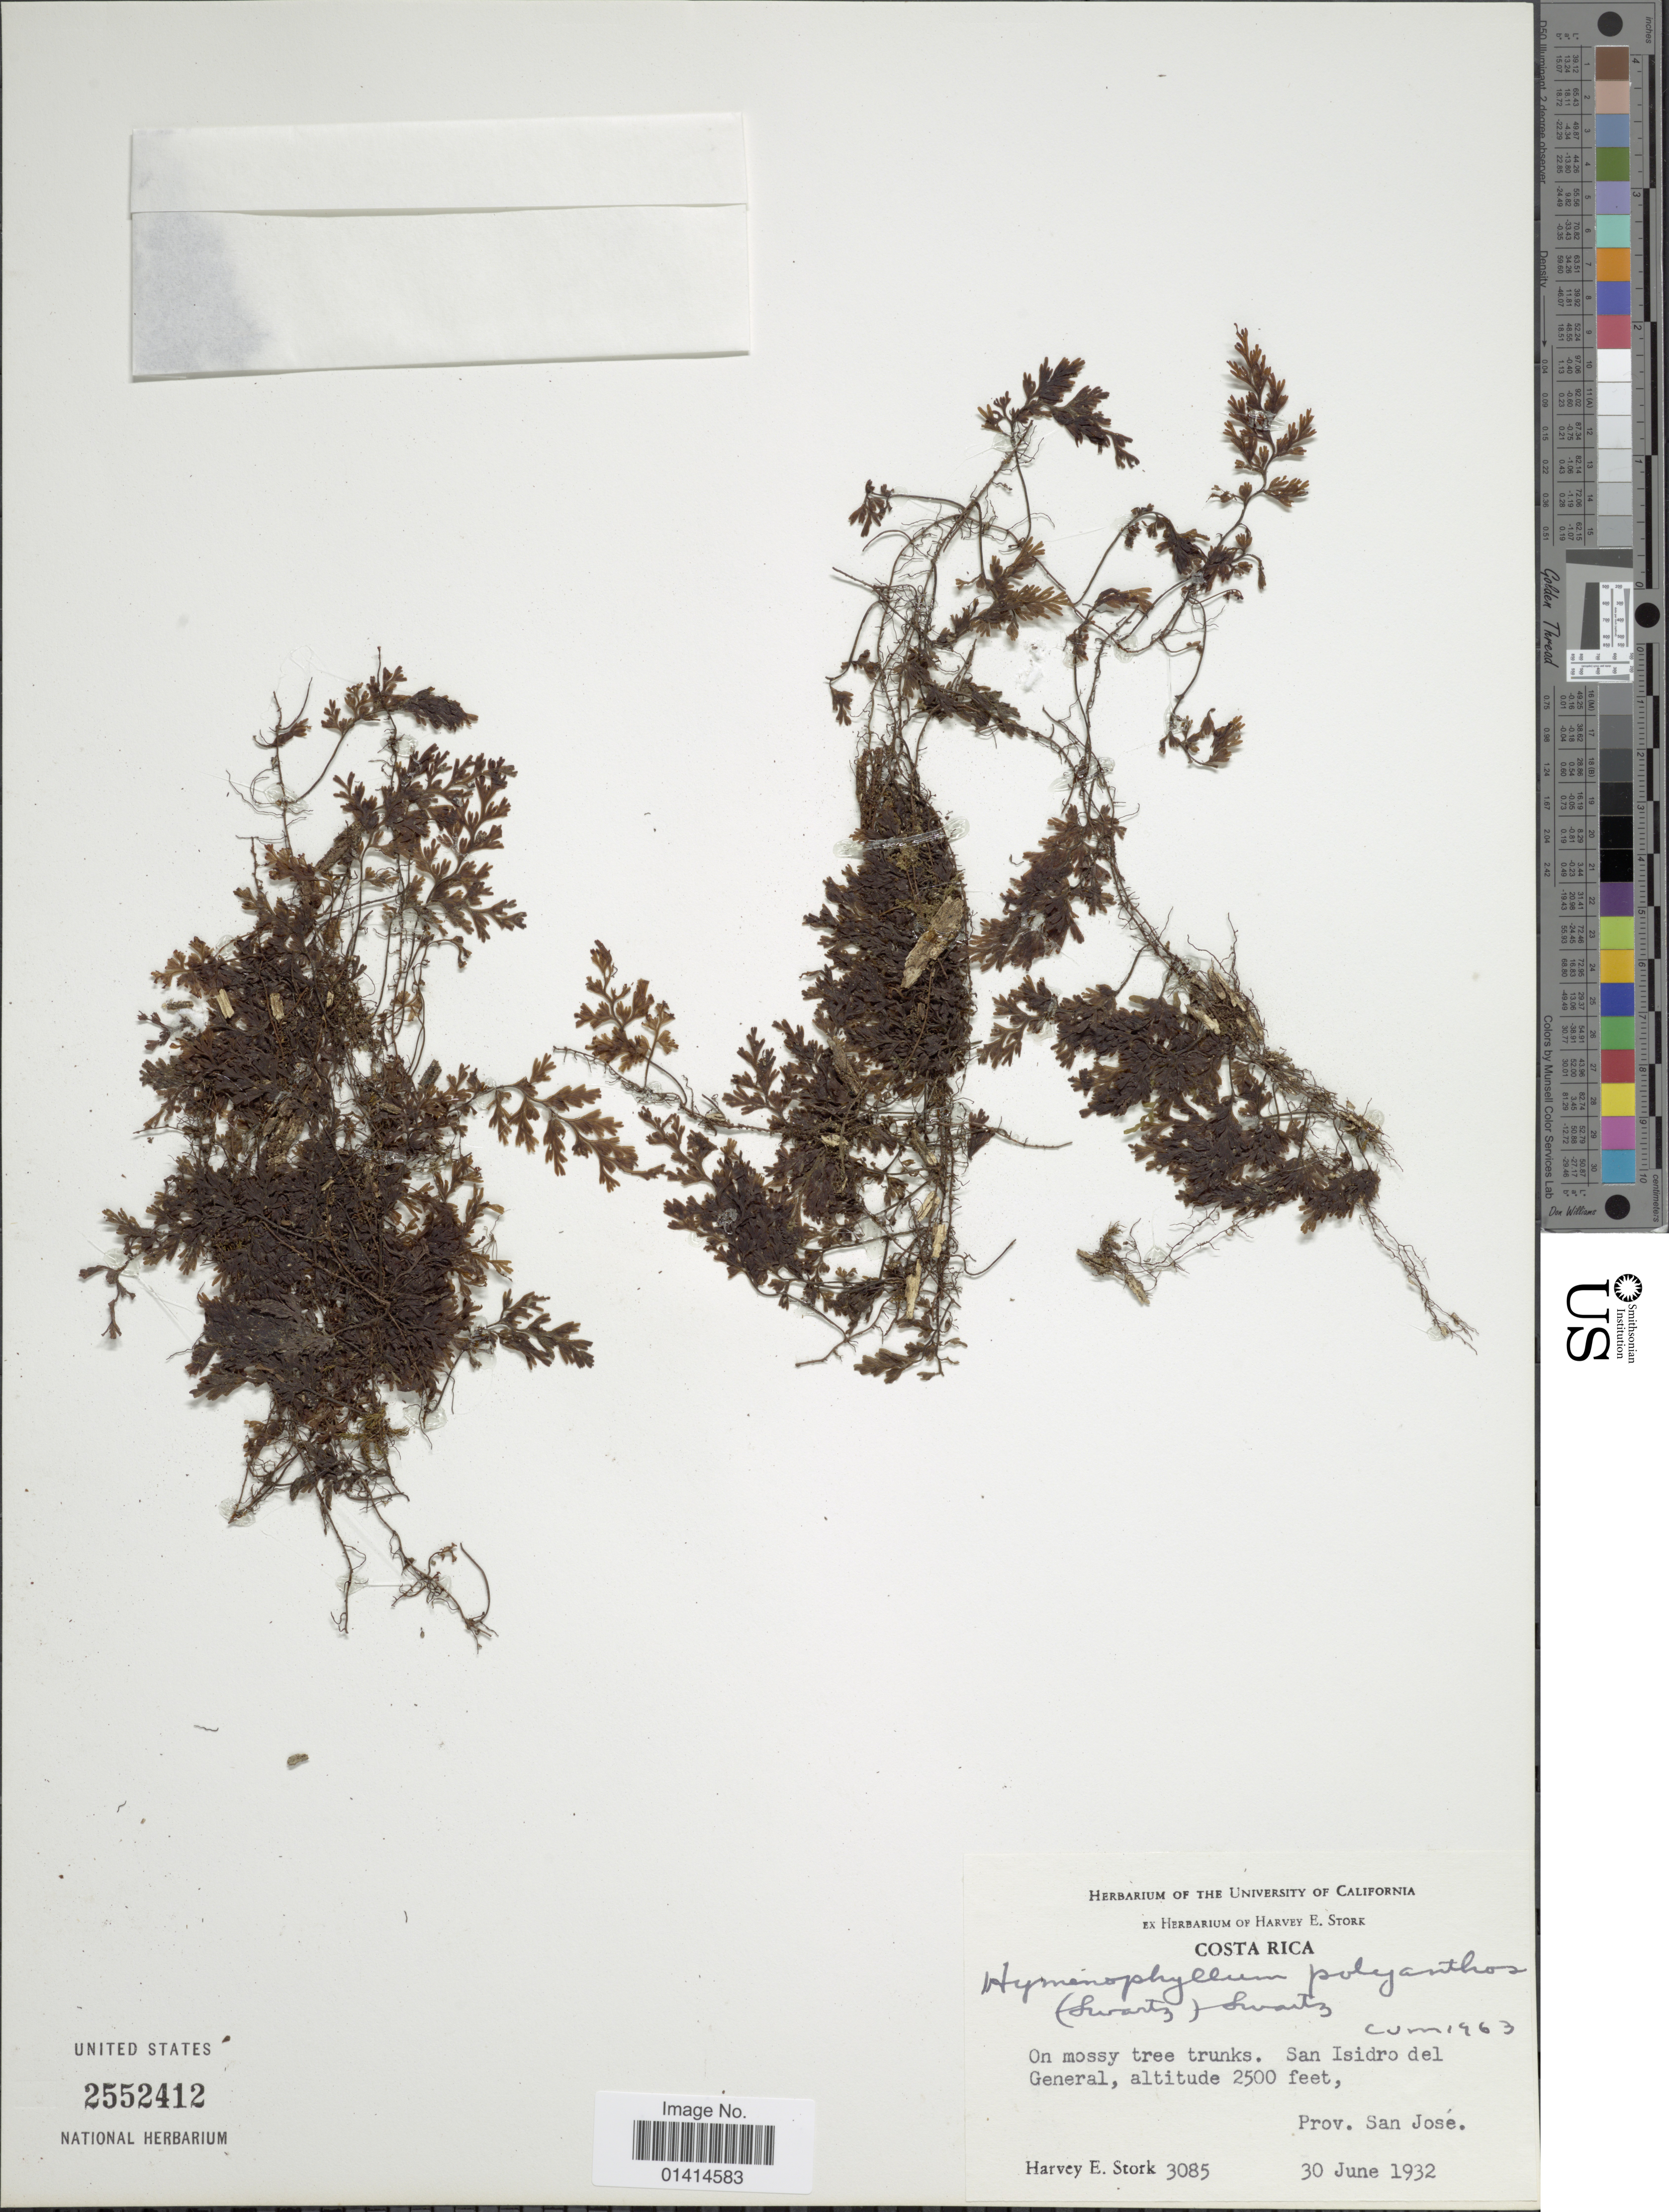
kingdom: Plantae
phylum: Tracheophyta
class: Polypodiopsida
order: Hymenophyllales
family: Hymenophyllaceae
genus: Hymenophyllum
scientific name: Hymenophyllum polyanthos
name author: (Sw.) Sw.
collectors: H. E. Stork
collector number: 3085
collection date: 1932-06-30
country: Costa Rica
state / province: San José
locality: San Isidro del general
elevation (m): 762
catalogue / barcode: US 2552412